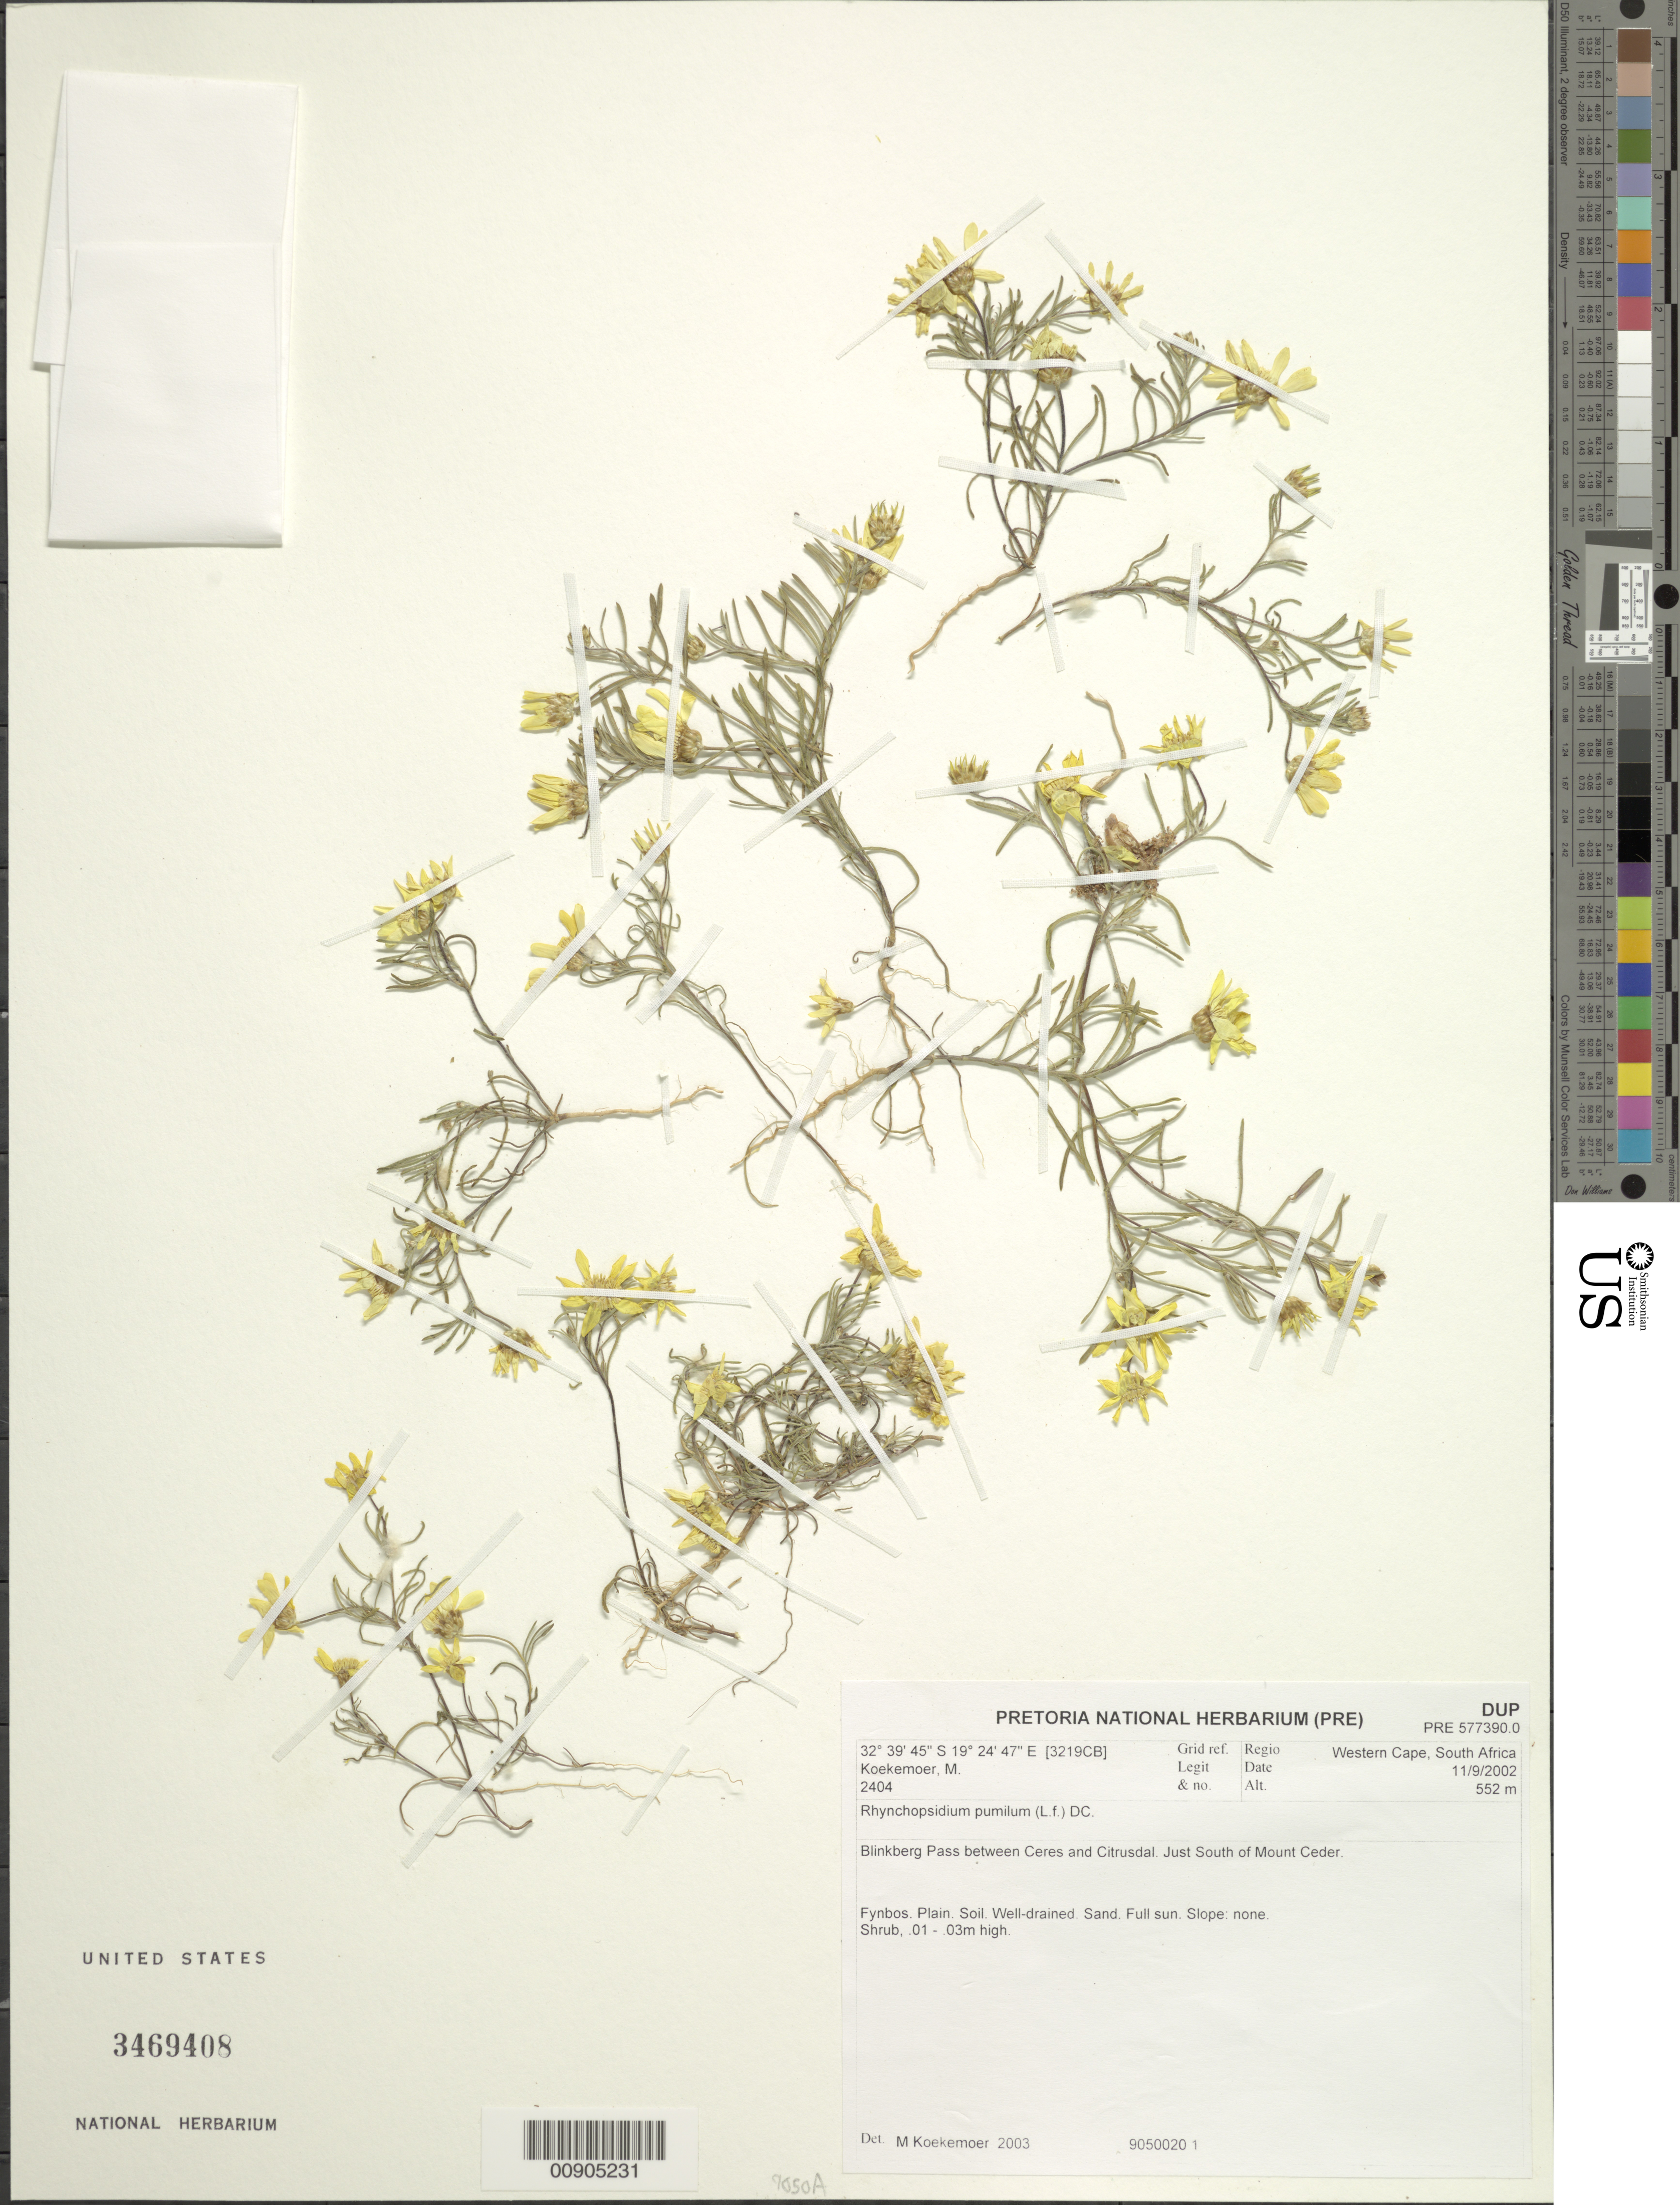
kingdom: Plantae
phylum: Tracheophyta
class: Magnoliopsida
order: Asterales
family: Asteraceae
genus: Rhynchopsidium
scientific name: Rhynchopsidium pumilum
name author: (L. f.) DC.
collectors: M. Koekemoer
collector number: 2404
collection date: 2002-09-11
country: South Africa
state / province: Western Cape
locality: Blinkberg Pass between Ceres and Citrusdal. Just South of Mount Ceder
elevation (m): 552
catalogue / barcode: US 3469408